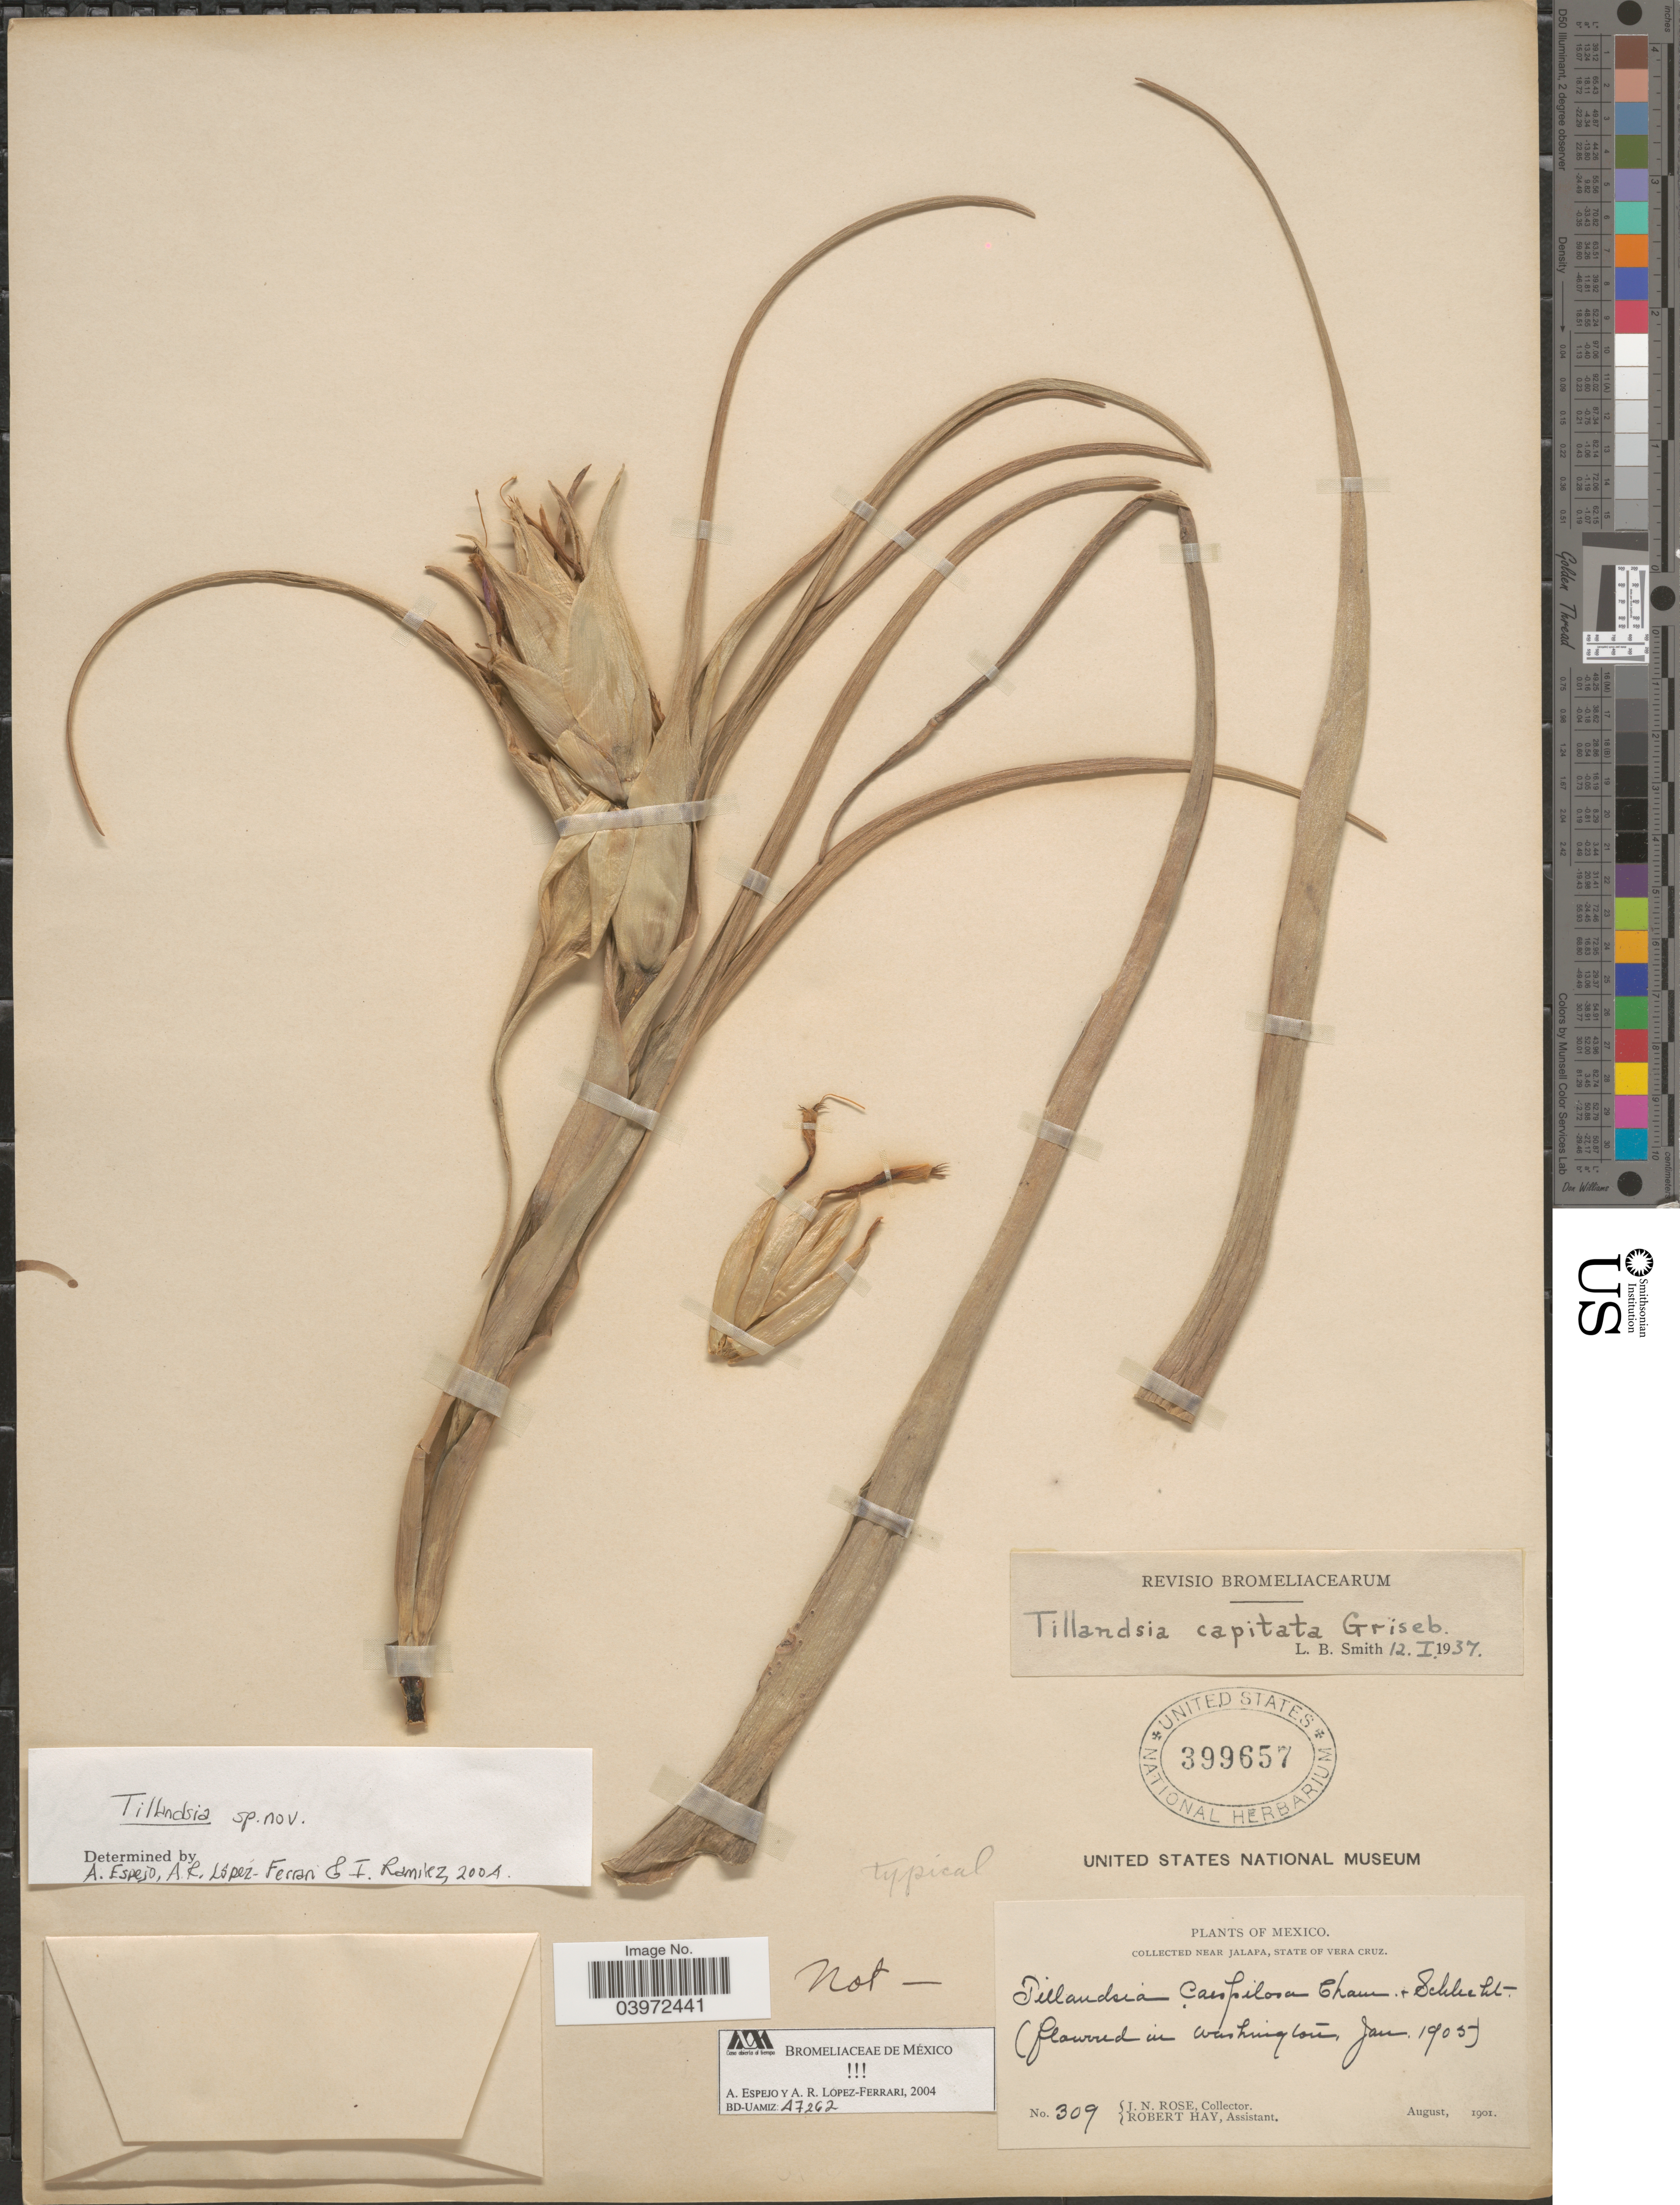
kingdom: Plantae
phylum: Tracheophyta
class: Liliopsida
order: Poales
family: Bromeliaceae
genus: Tillandsia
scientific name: Tillandsia sp.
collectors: J. N. Rose & R. Hay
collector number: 309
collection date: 1901-08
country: Mexico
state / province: Veracruz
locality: Near Jalapa, State of Vera Cruz.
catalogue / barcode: US 399657